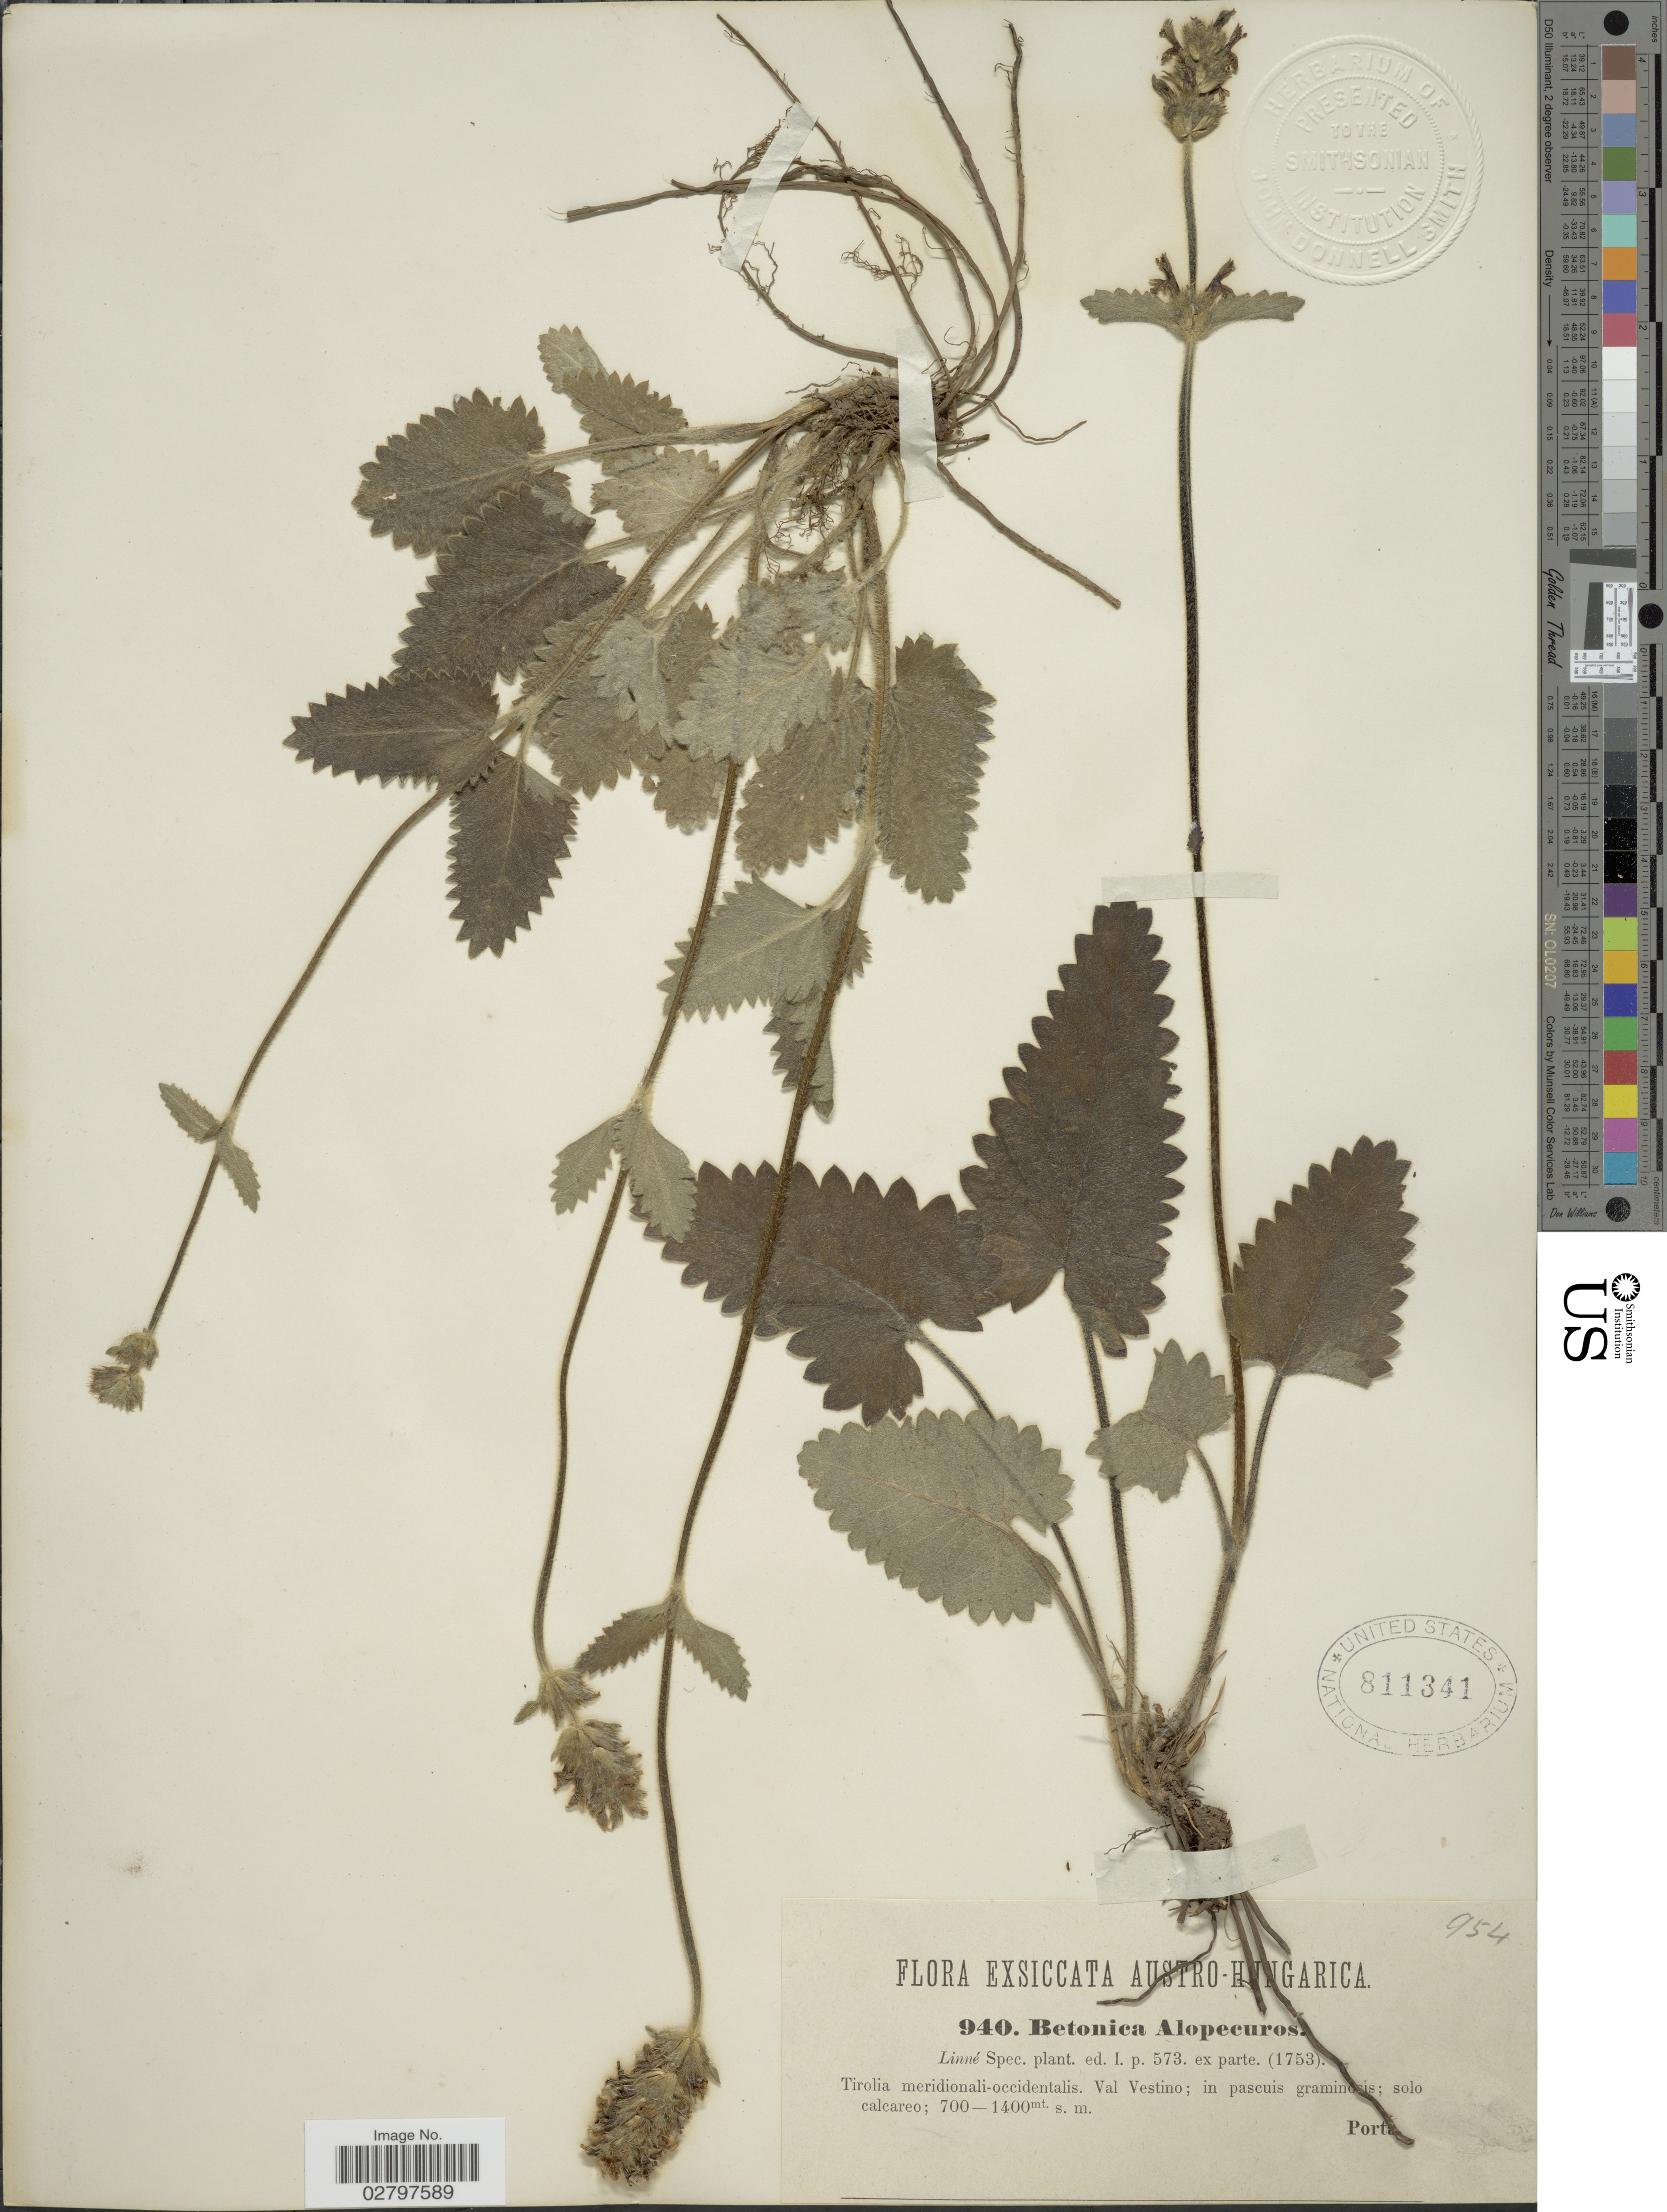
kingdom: Plantae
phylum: Tracheophyta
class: Magnoliopsida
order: Lamiales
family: Lamiaceae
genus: Stachys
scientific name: Stachys alopecuros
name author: (L.) Benth.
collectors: -- Porta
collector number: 940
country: Austria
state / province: Tirol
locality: Austro-Hungarica, Tirolia meridionalis-occidentalis, Val Vestino.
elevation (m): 700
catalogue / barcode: US 811341